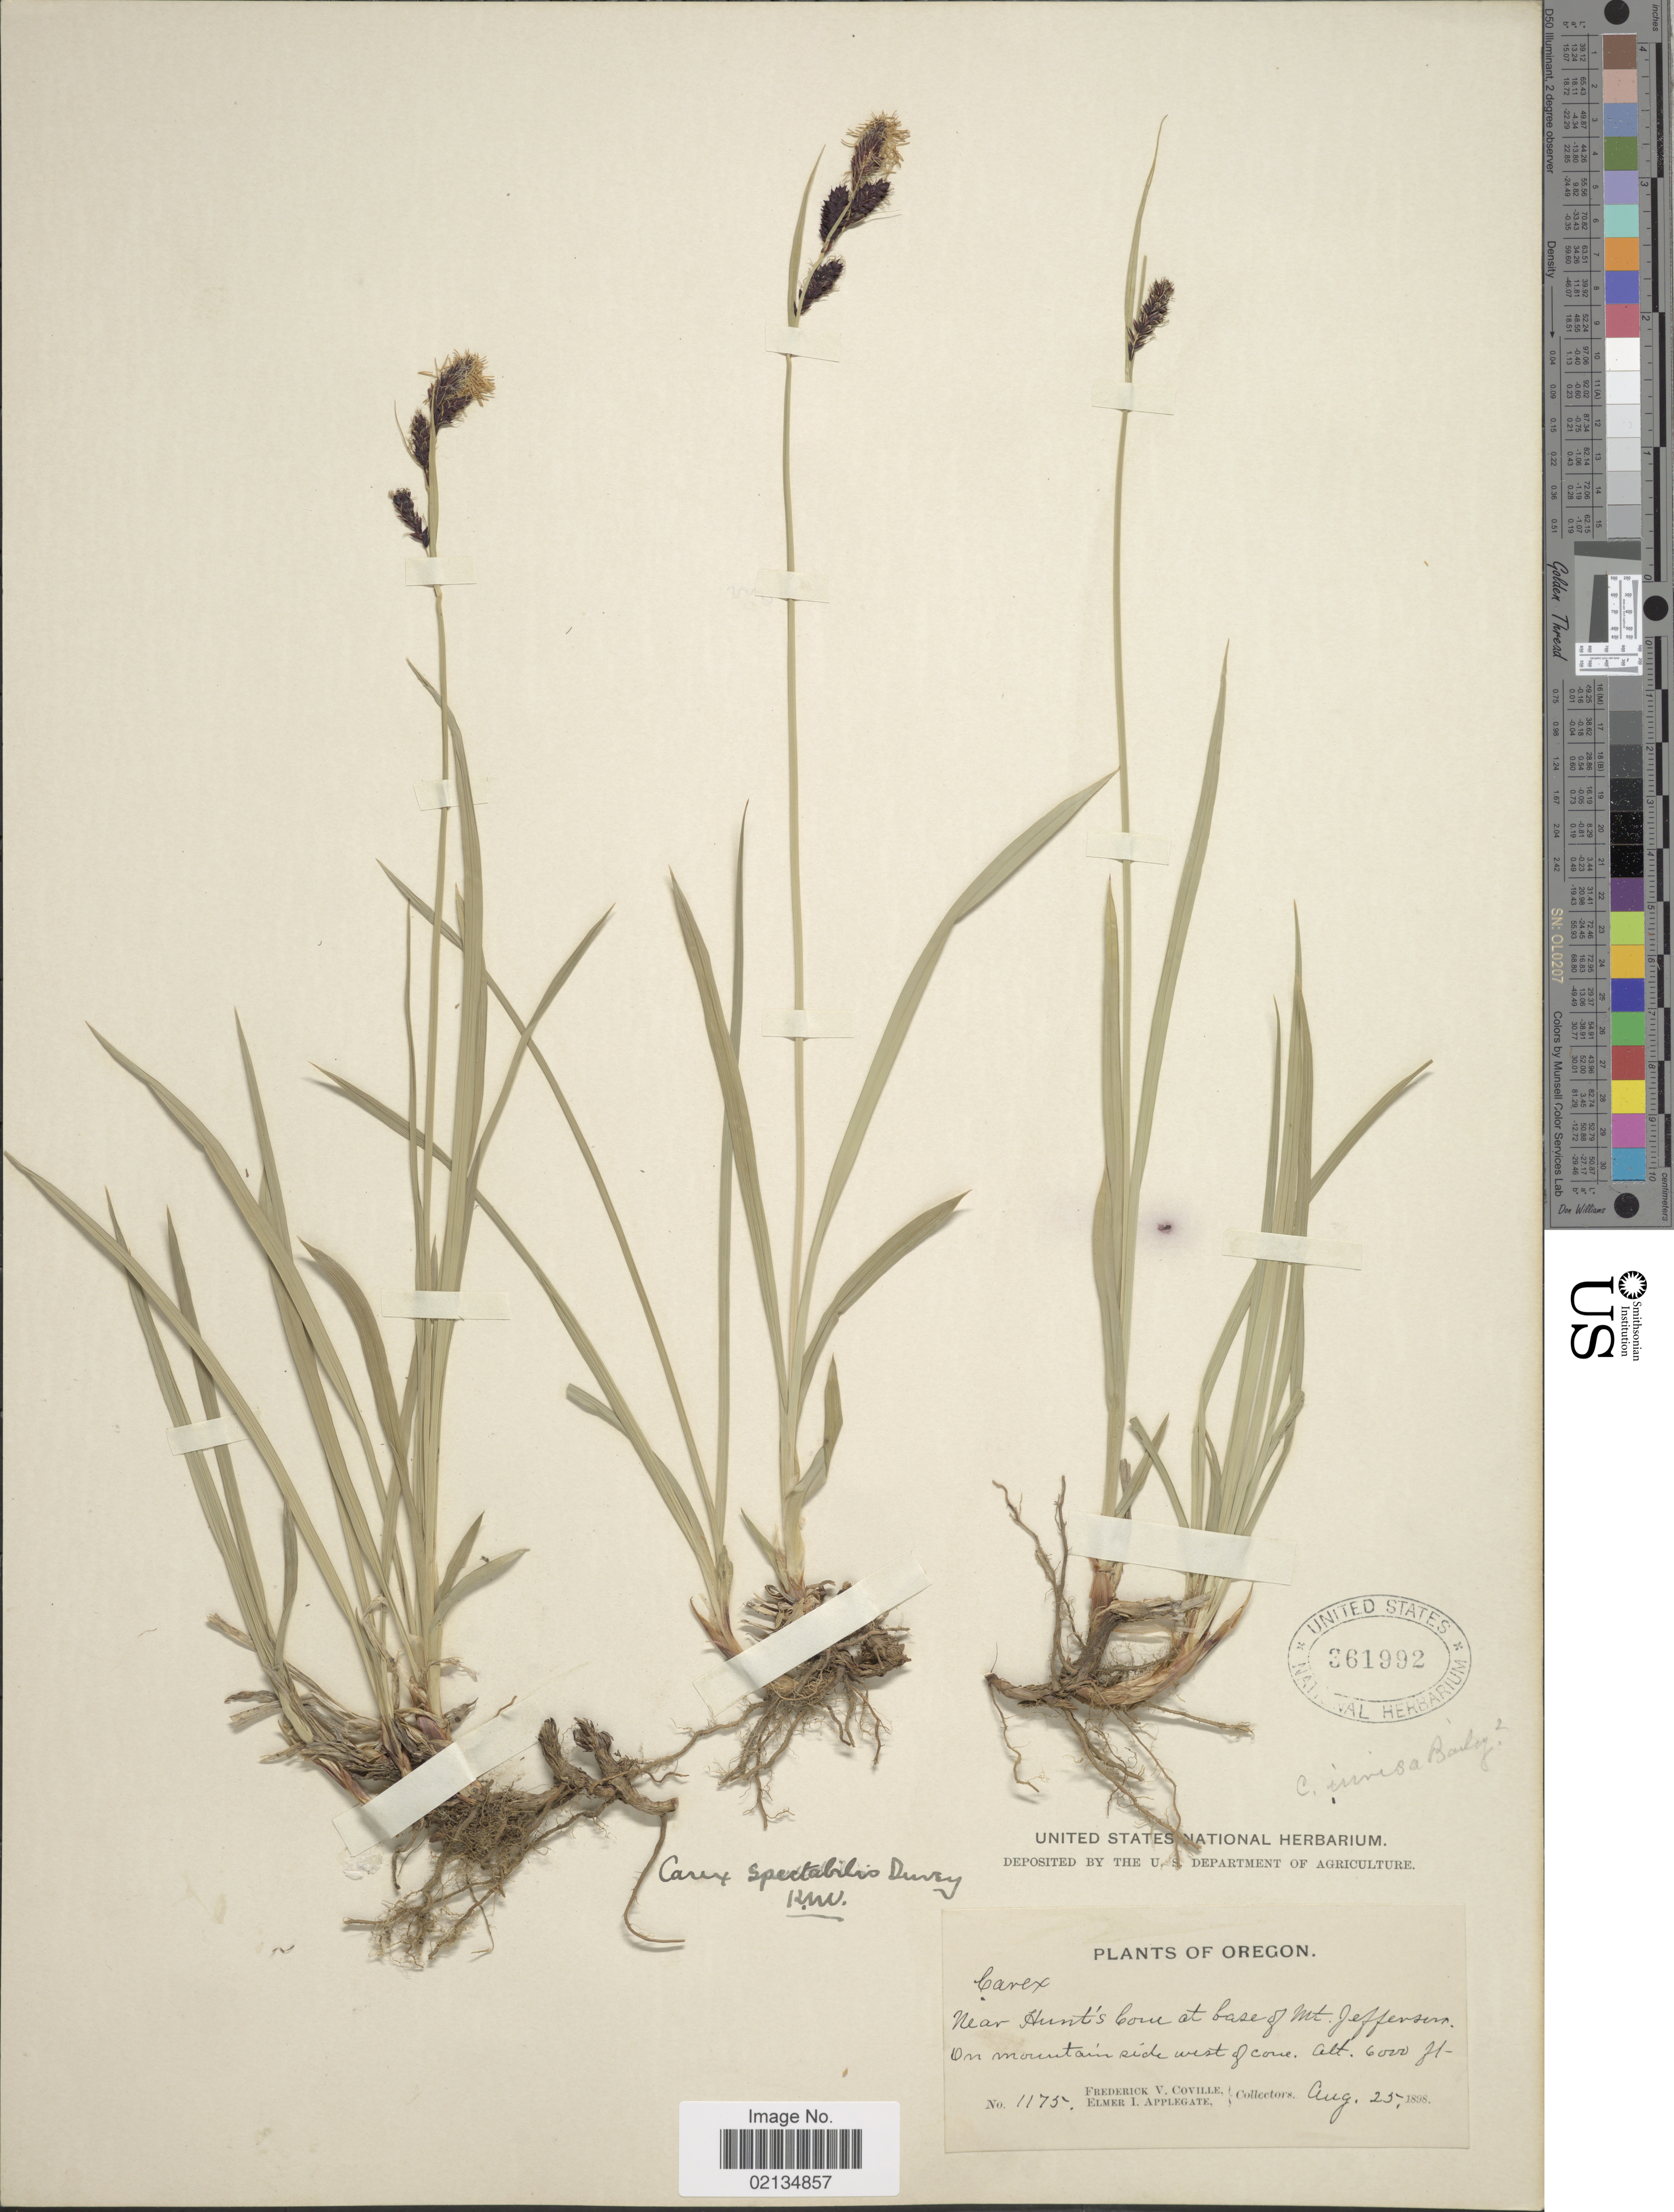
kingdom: Plantae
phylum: Tracheophyta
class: Liliopsida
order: Poales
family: Cyperaceae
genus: Carex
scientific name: Carex spectabilis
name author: Dewey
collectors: F. V. Coville & E. I. Applegate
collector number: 1175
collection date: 1898-08-25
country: United States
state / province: Oregon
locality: Near Hunt's Cove at base of Mt. Jefferson. On Mountain side west of cove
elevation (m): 1829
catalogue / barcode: US 361992